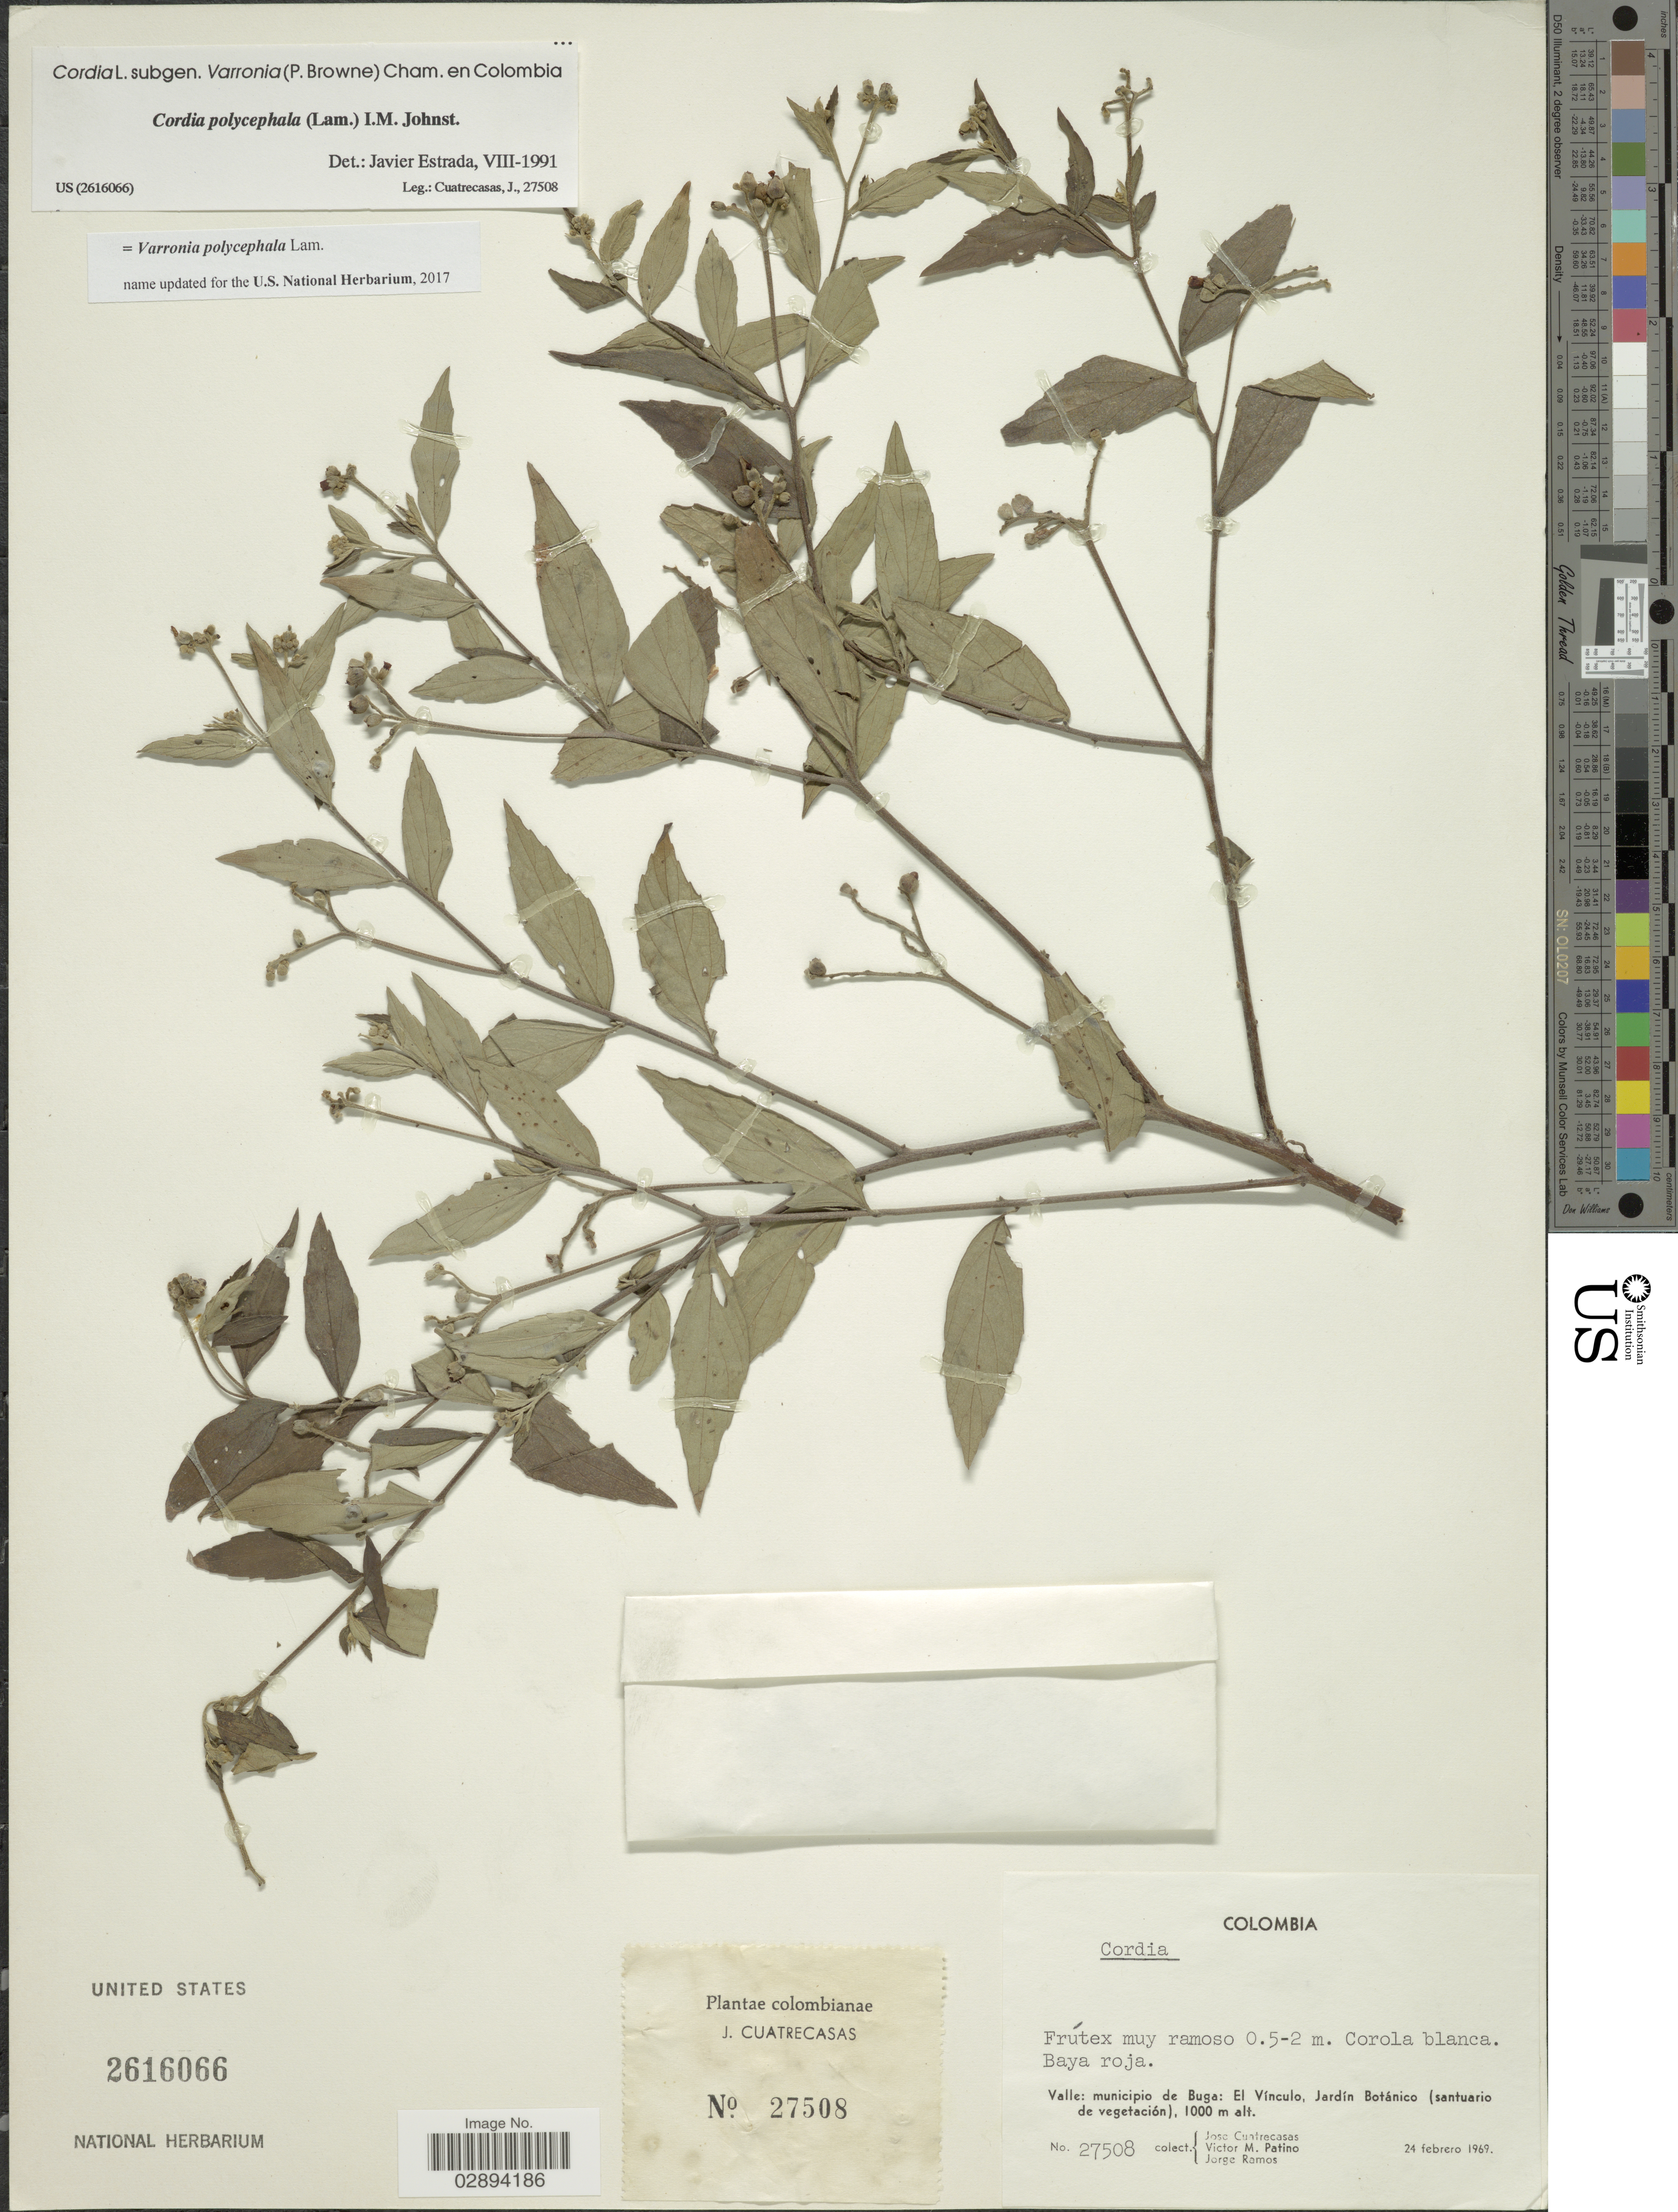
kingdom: Plantae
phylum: Tracheophyta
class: Magnoliopsida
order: Boraginales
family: Cordiaceae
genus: Varronia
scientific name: Varronia polycephala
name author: Lam.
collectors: J. Cuatrecasas, V. M. Patiño & J. Ramos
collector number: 27508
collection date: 1969-02-24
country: Colombia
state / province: Valle del Cauca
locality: Valle, Municipio de Buga, El Vínculo, Jardín Botánico (santuario de vegetación).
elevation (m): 1000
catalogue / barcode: US 2616066